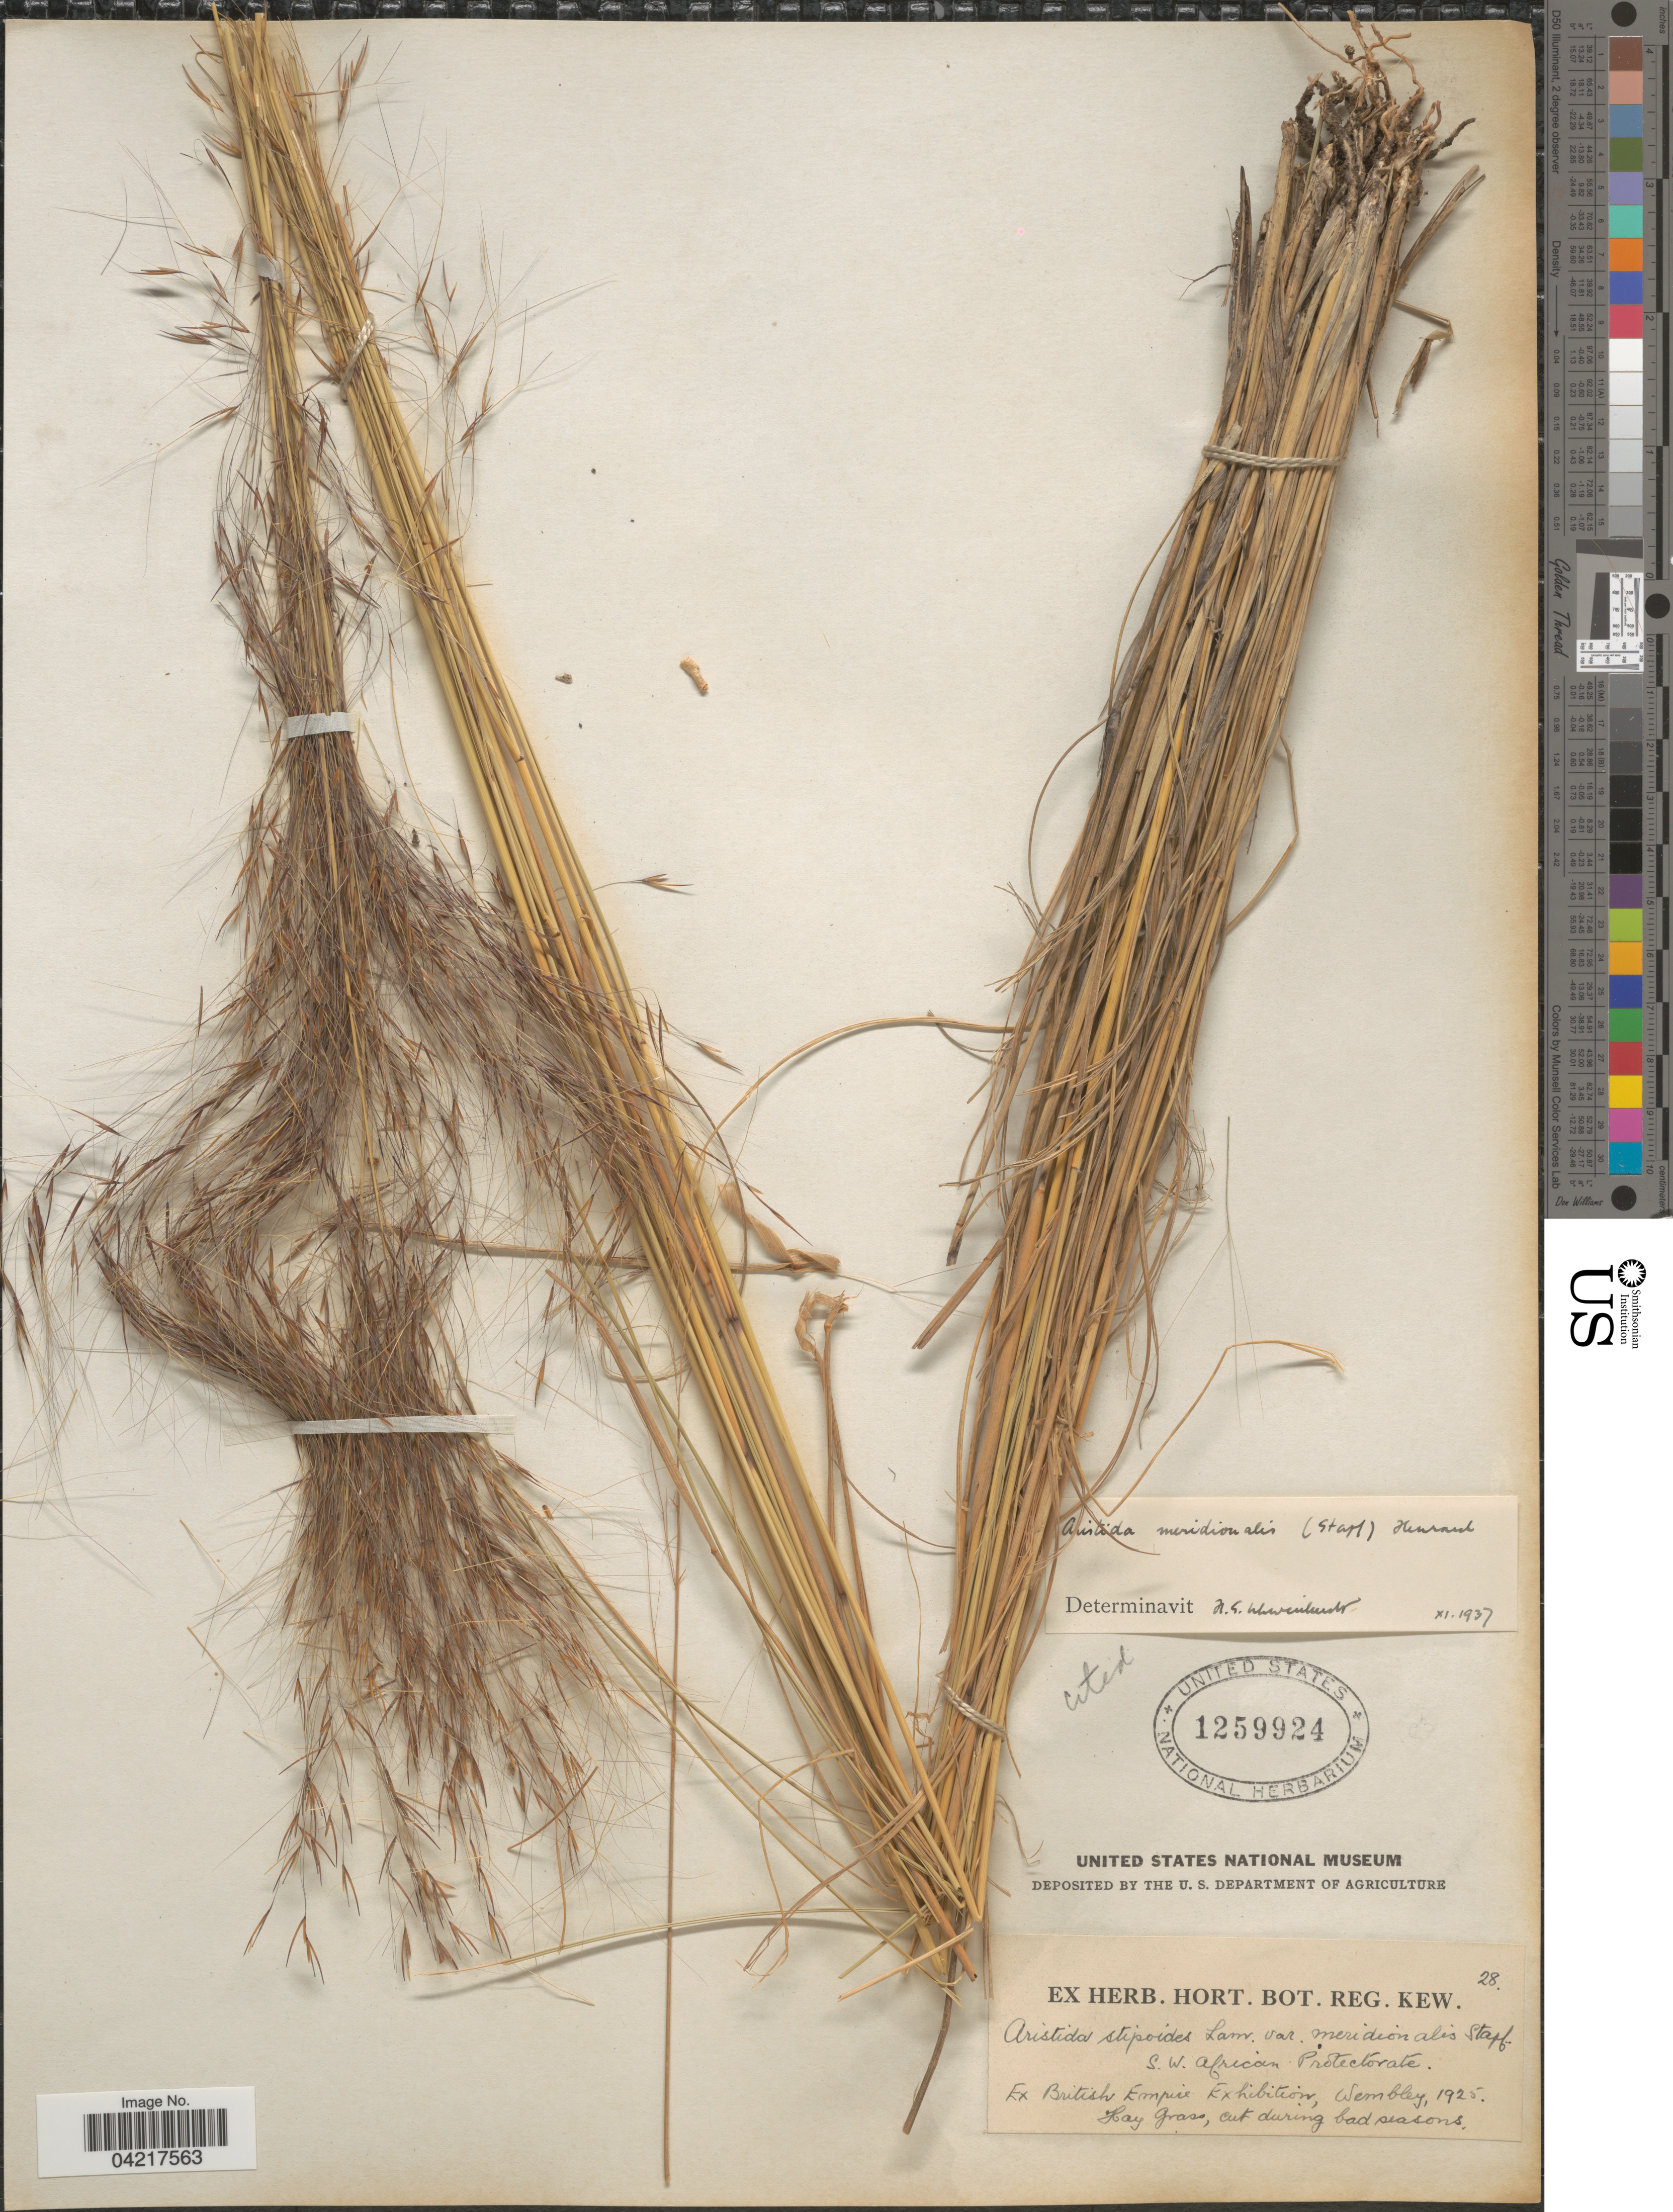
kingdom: Plantae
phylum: Tracheophyta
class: Liliopsida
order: Poales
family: Poaceae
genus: Aristida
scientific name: Aristida meridionalis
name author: Henr.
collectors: ex British Empire Exhibition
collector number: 28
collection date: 1925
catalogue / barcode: US 1259924